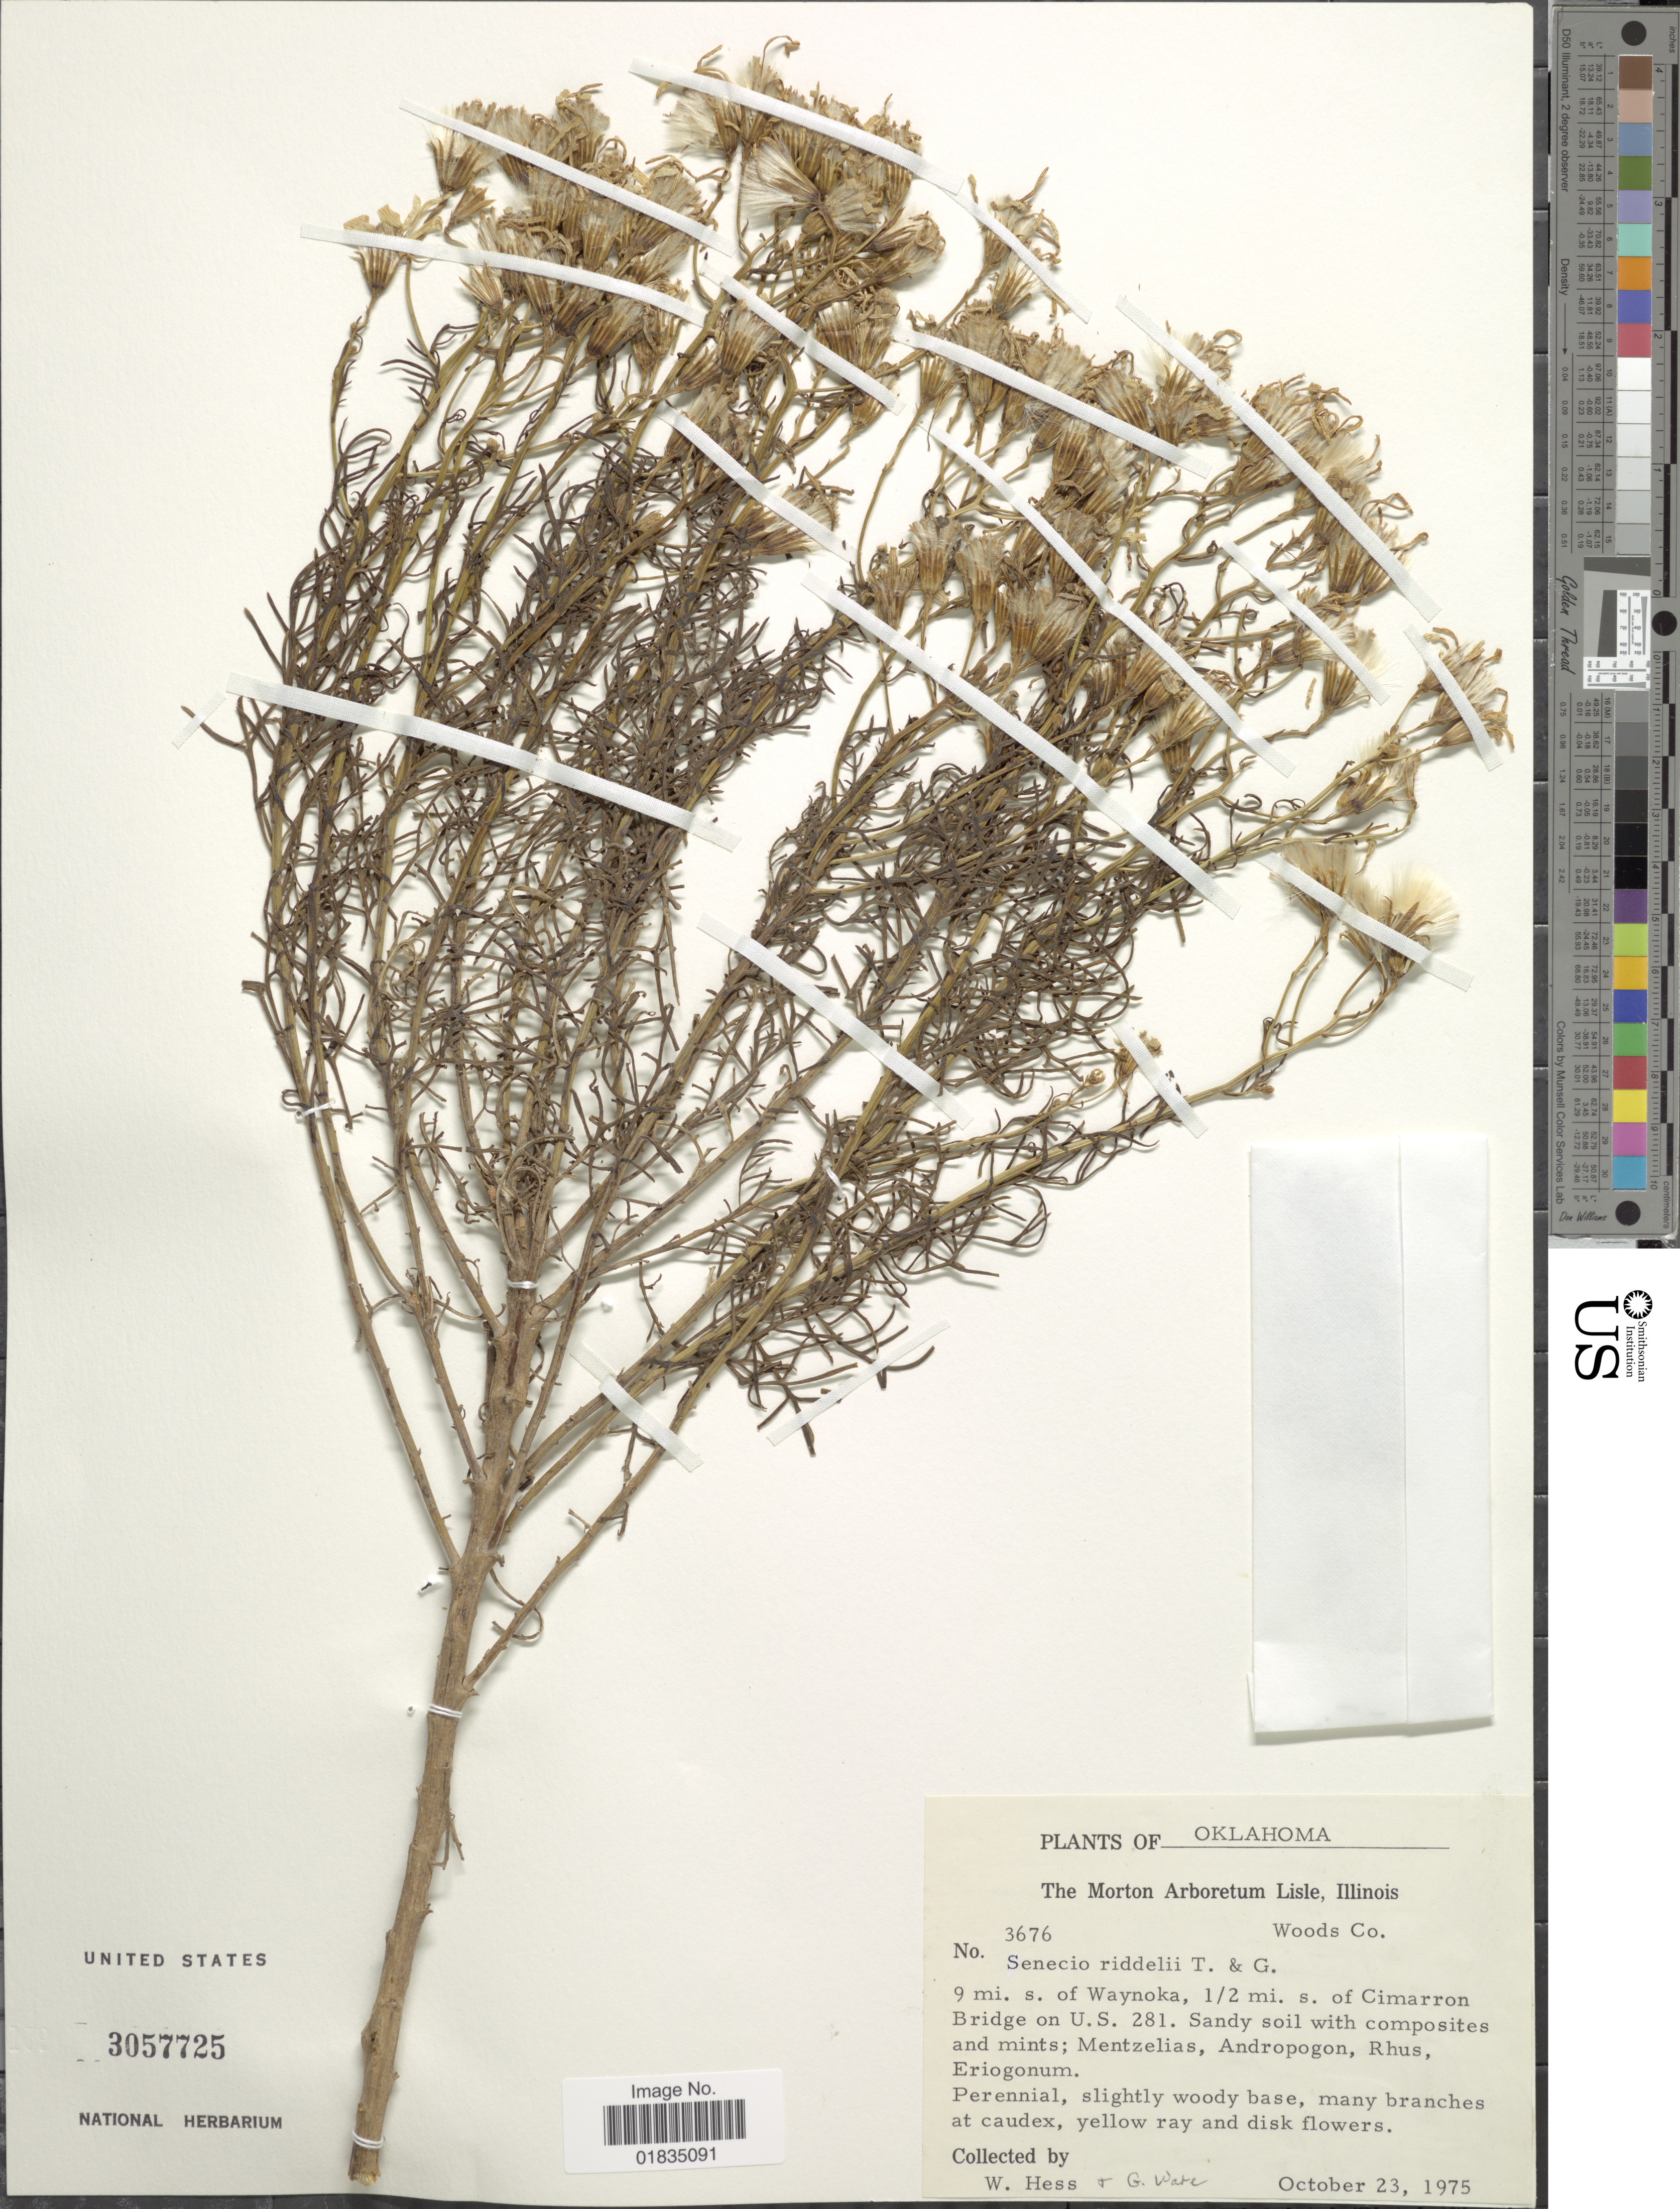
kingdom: Plantae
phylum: Tracheophyta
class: Magnoliopsida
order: Asterales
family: Asteraceae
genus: Senecio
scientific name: Senecio riddellii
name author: Torr. & A. Gray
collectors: W. Hess & G. Ware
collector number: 3676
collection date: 1975-10-23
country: United States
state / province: Oklahoma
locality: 9 mi. s of Waynoka, 1/2 mi. s. of Cimarron Bridge on U.S. 281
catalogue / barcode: US 3057725